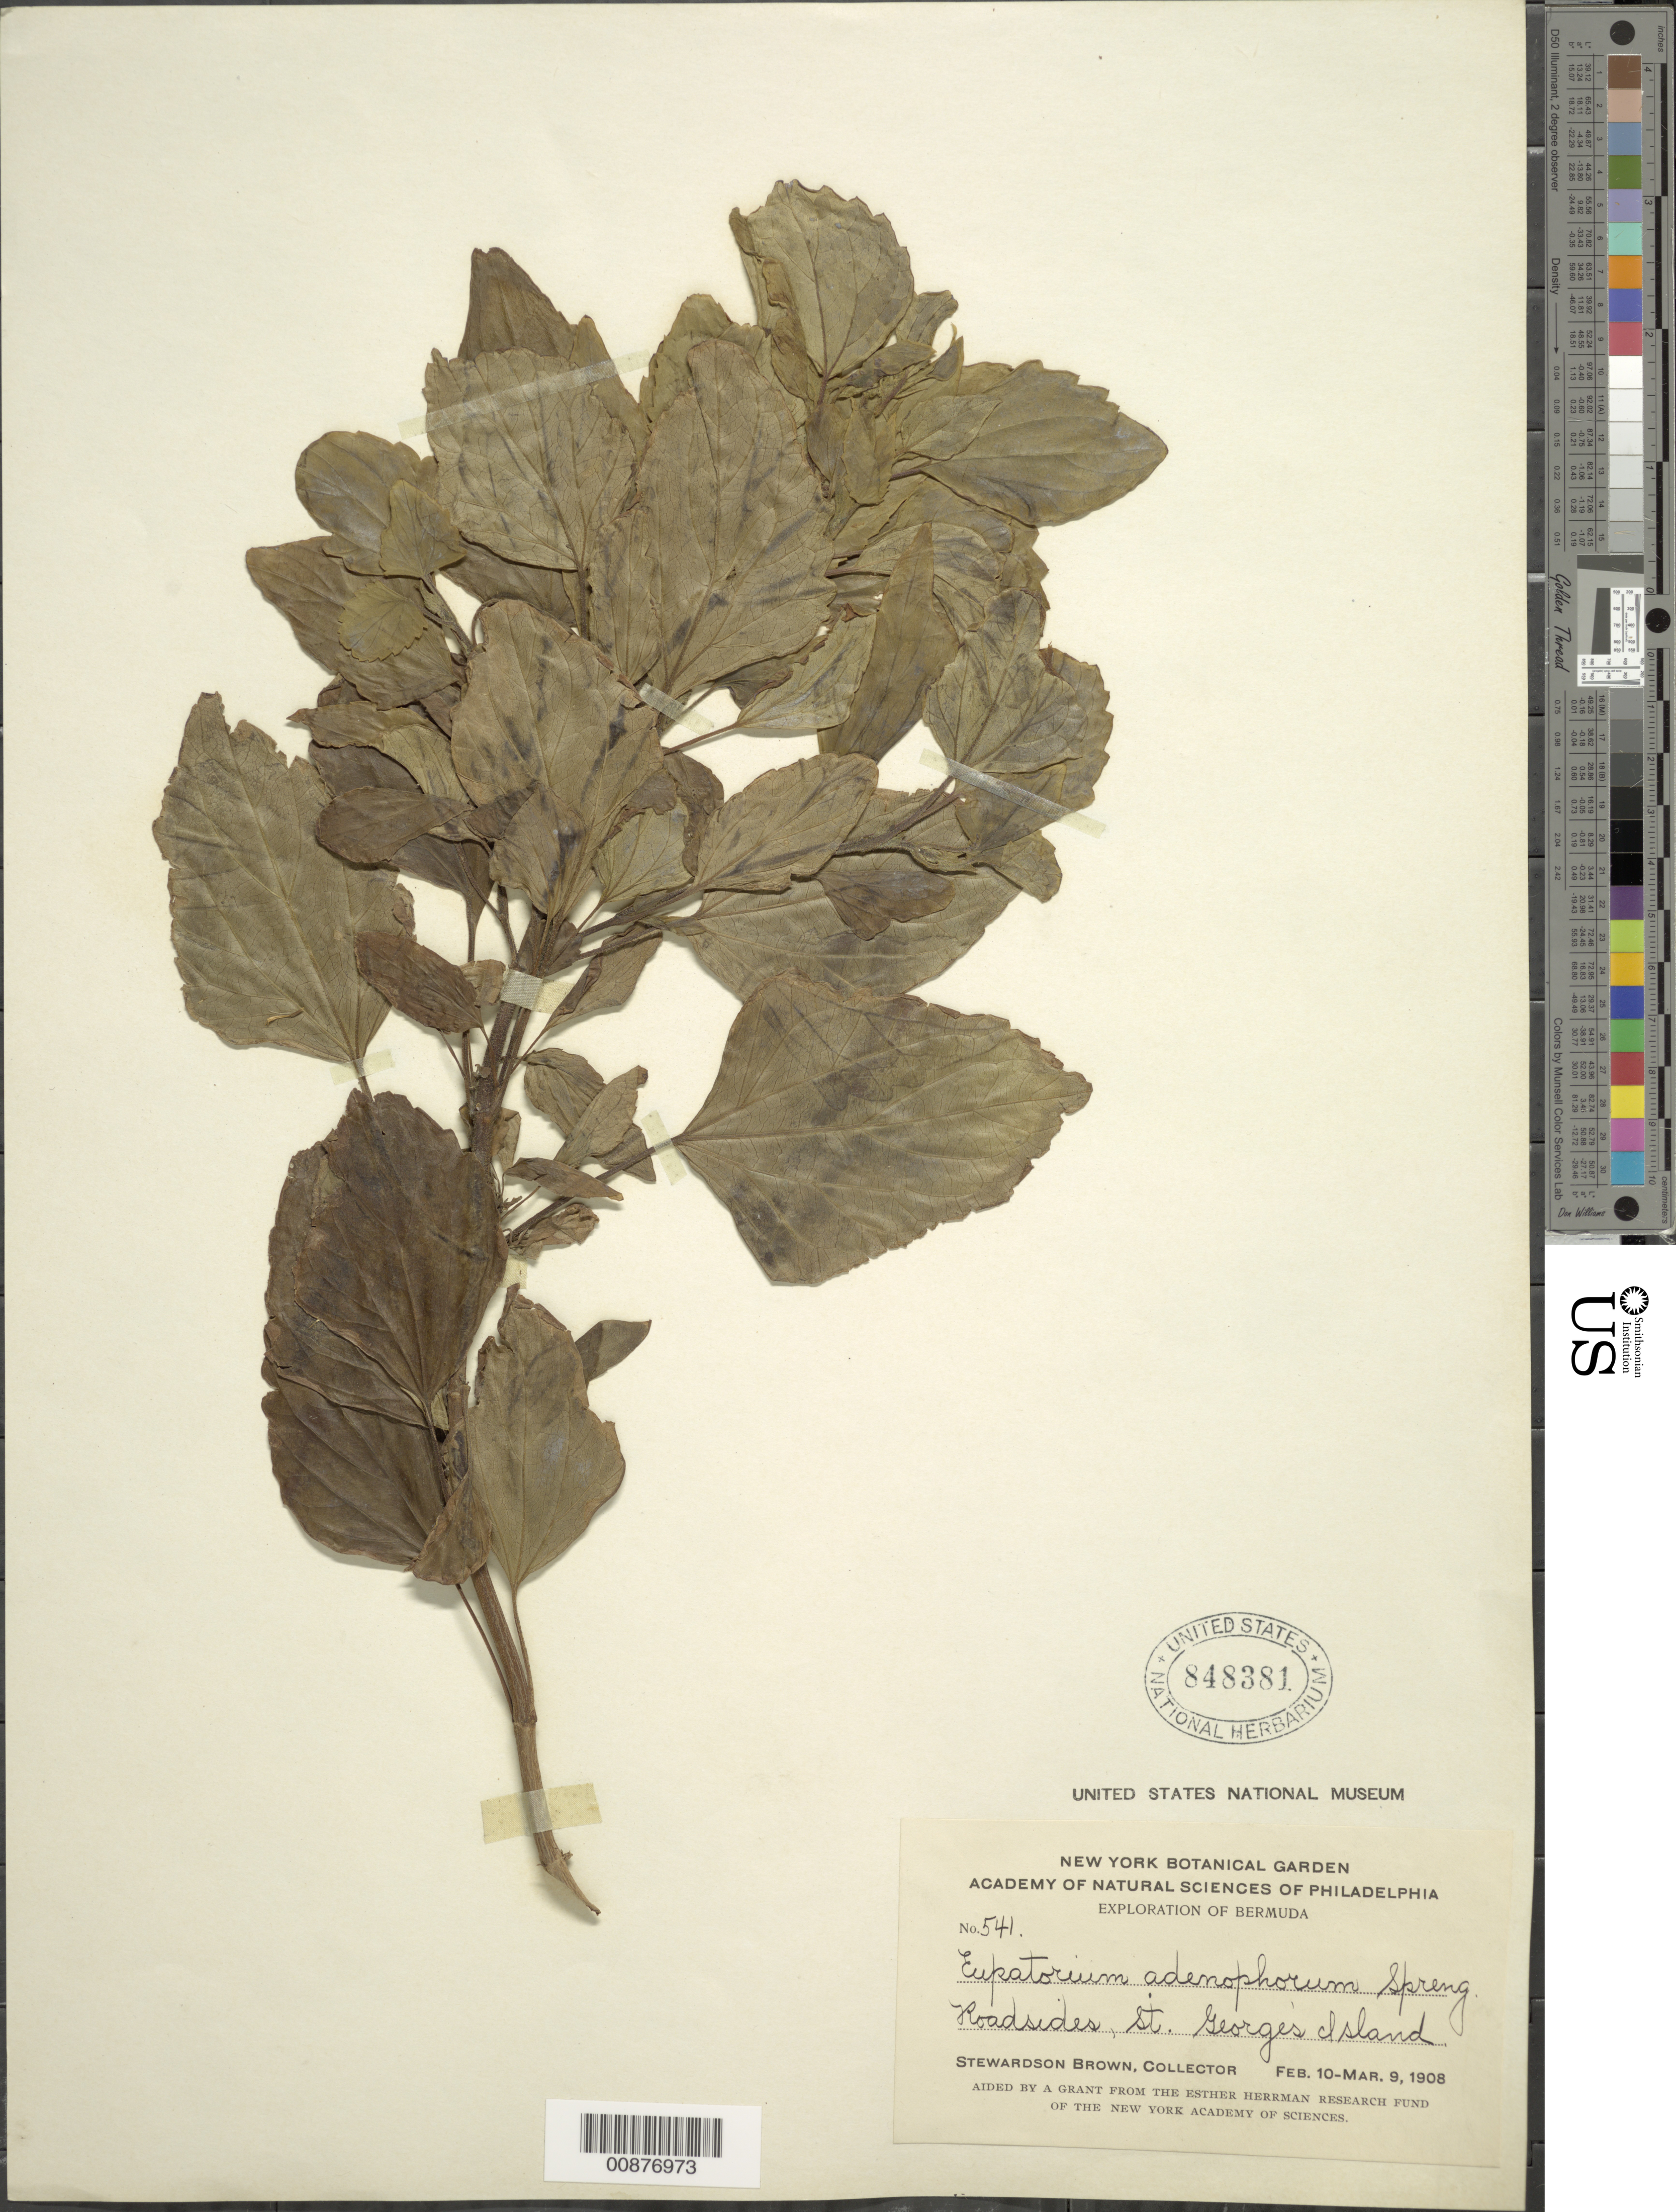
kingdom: Plantae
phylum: Tracheophyta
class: Magnoliopsida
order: Asterales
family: Asteraceae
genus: Ageratina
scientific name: Ageratina adenophora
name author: (Spreng.) R.M. King & H. Rob.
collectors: S. Brown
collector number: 541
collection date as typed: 10 Feb 1908 to 09 Mar 1908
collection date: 1908-02-10/1908-03-09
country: Bermuda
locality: St. George's Island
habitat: Roadside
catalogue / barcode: US 848381